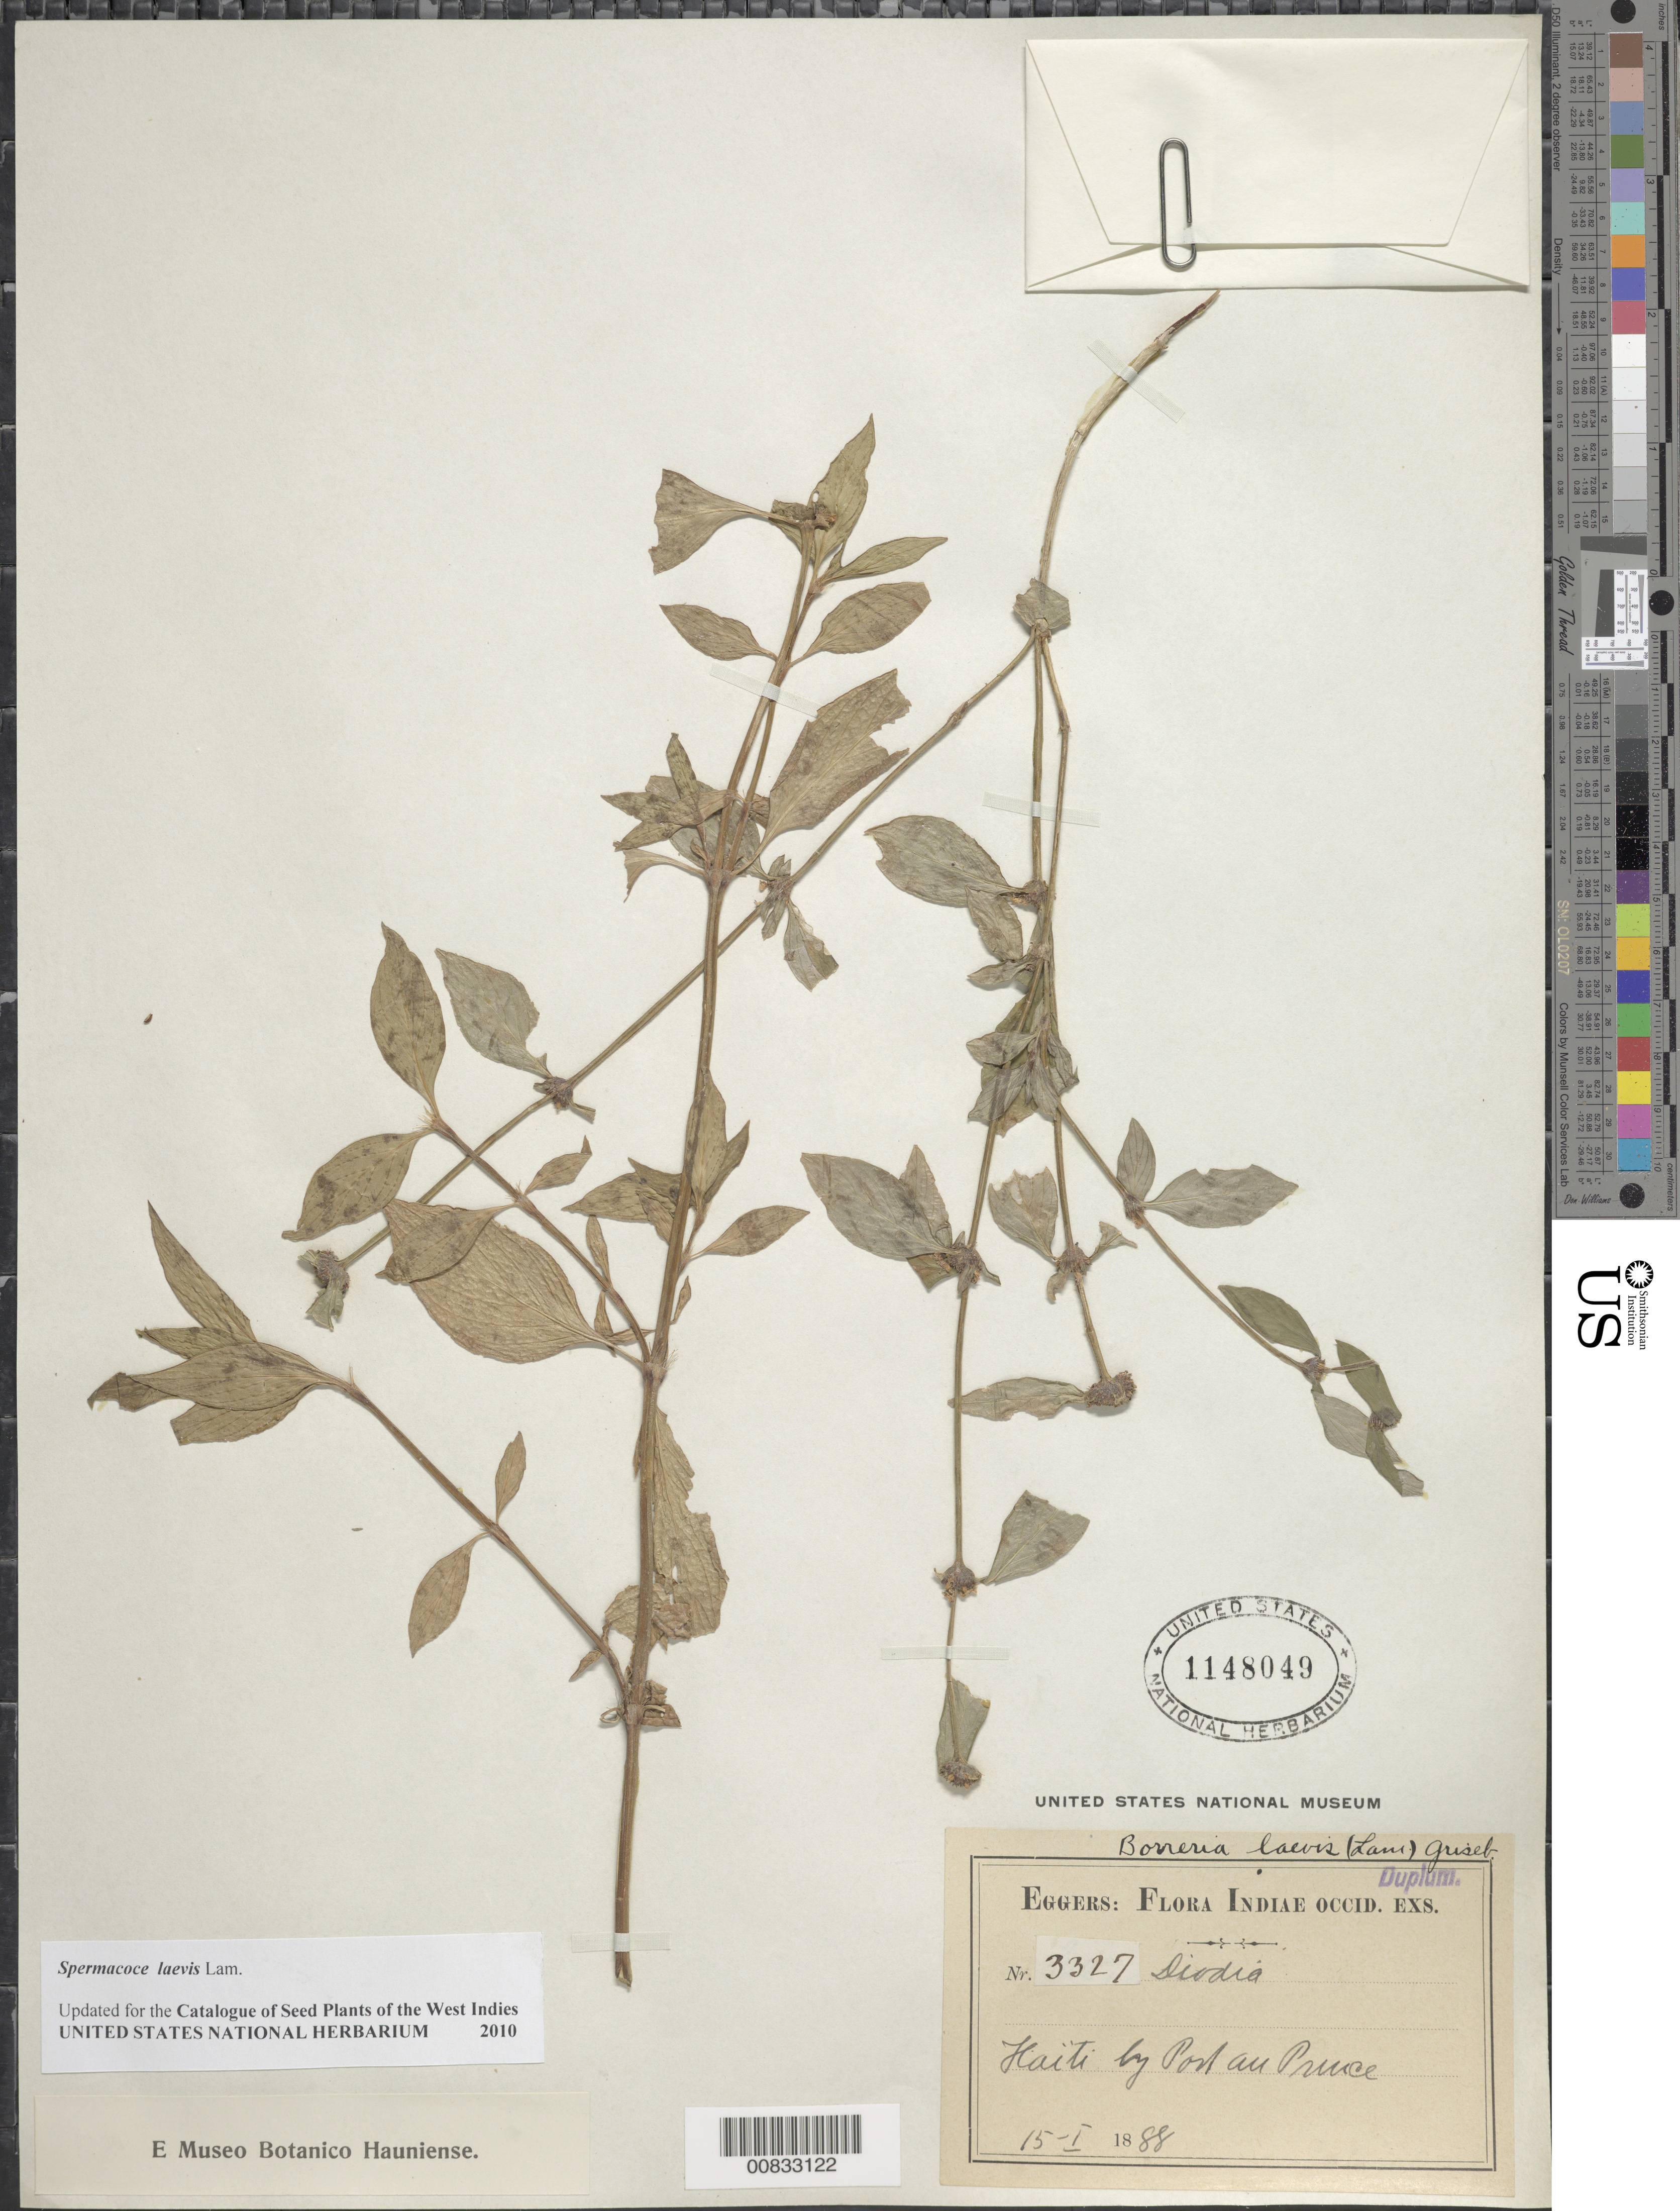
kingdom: Plantae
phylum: Tracheophyta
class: Magnoliopsida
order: Gentianales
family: Rubiaceae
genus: Spermacoce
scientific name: Spermacoce laevis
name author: Lam.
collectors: H. F. A. von Eggers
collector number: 3327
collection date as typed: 15 Jan 1888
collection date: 1888-01-15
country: Haiti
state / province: Ouest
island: Hispaniola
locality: Port-au-Prince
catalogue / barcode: US 1148049